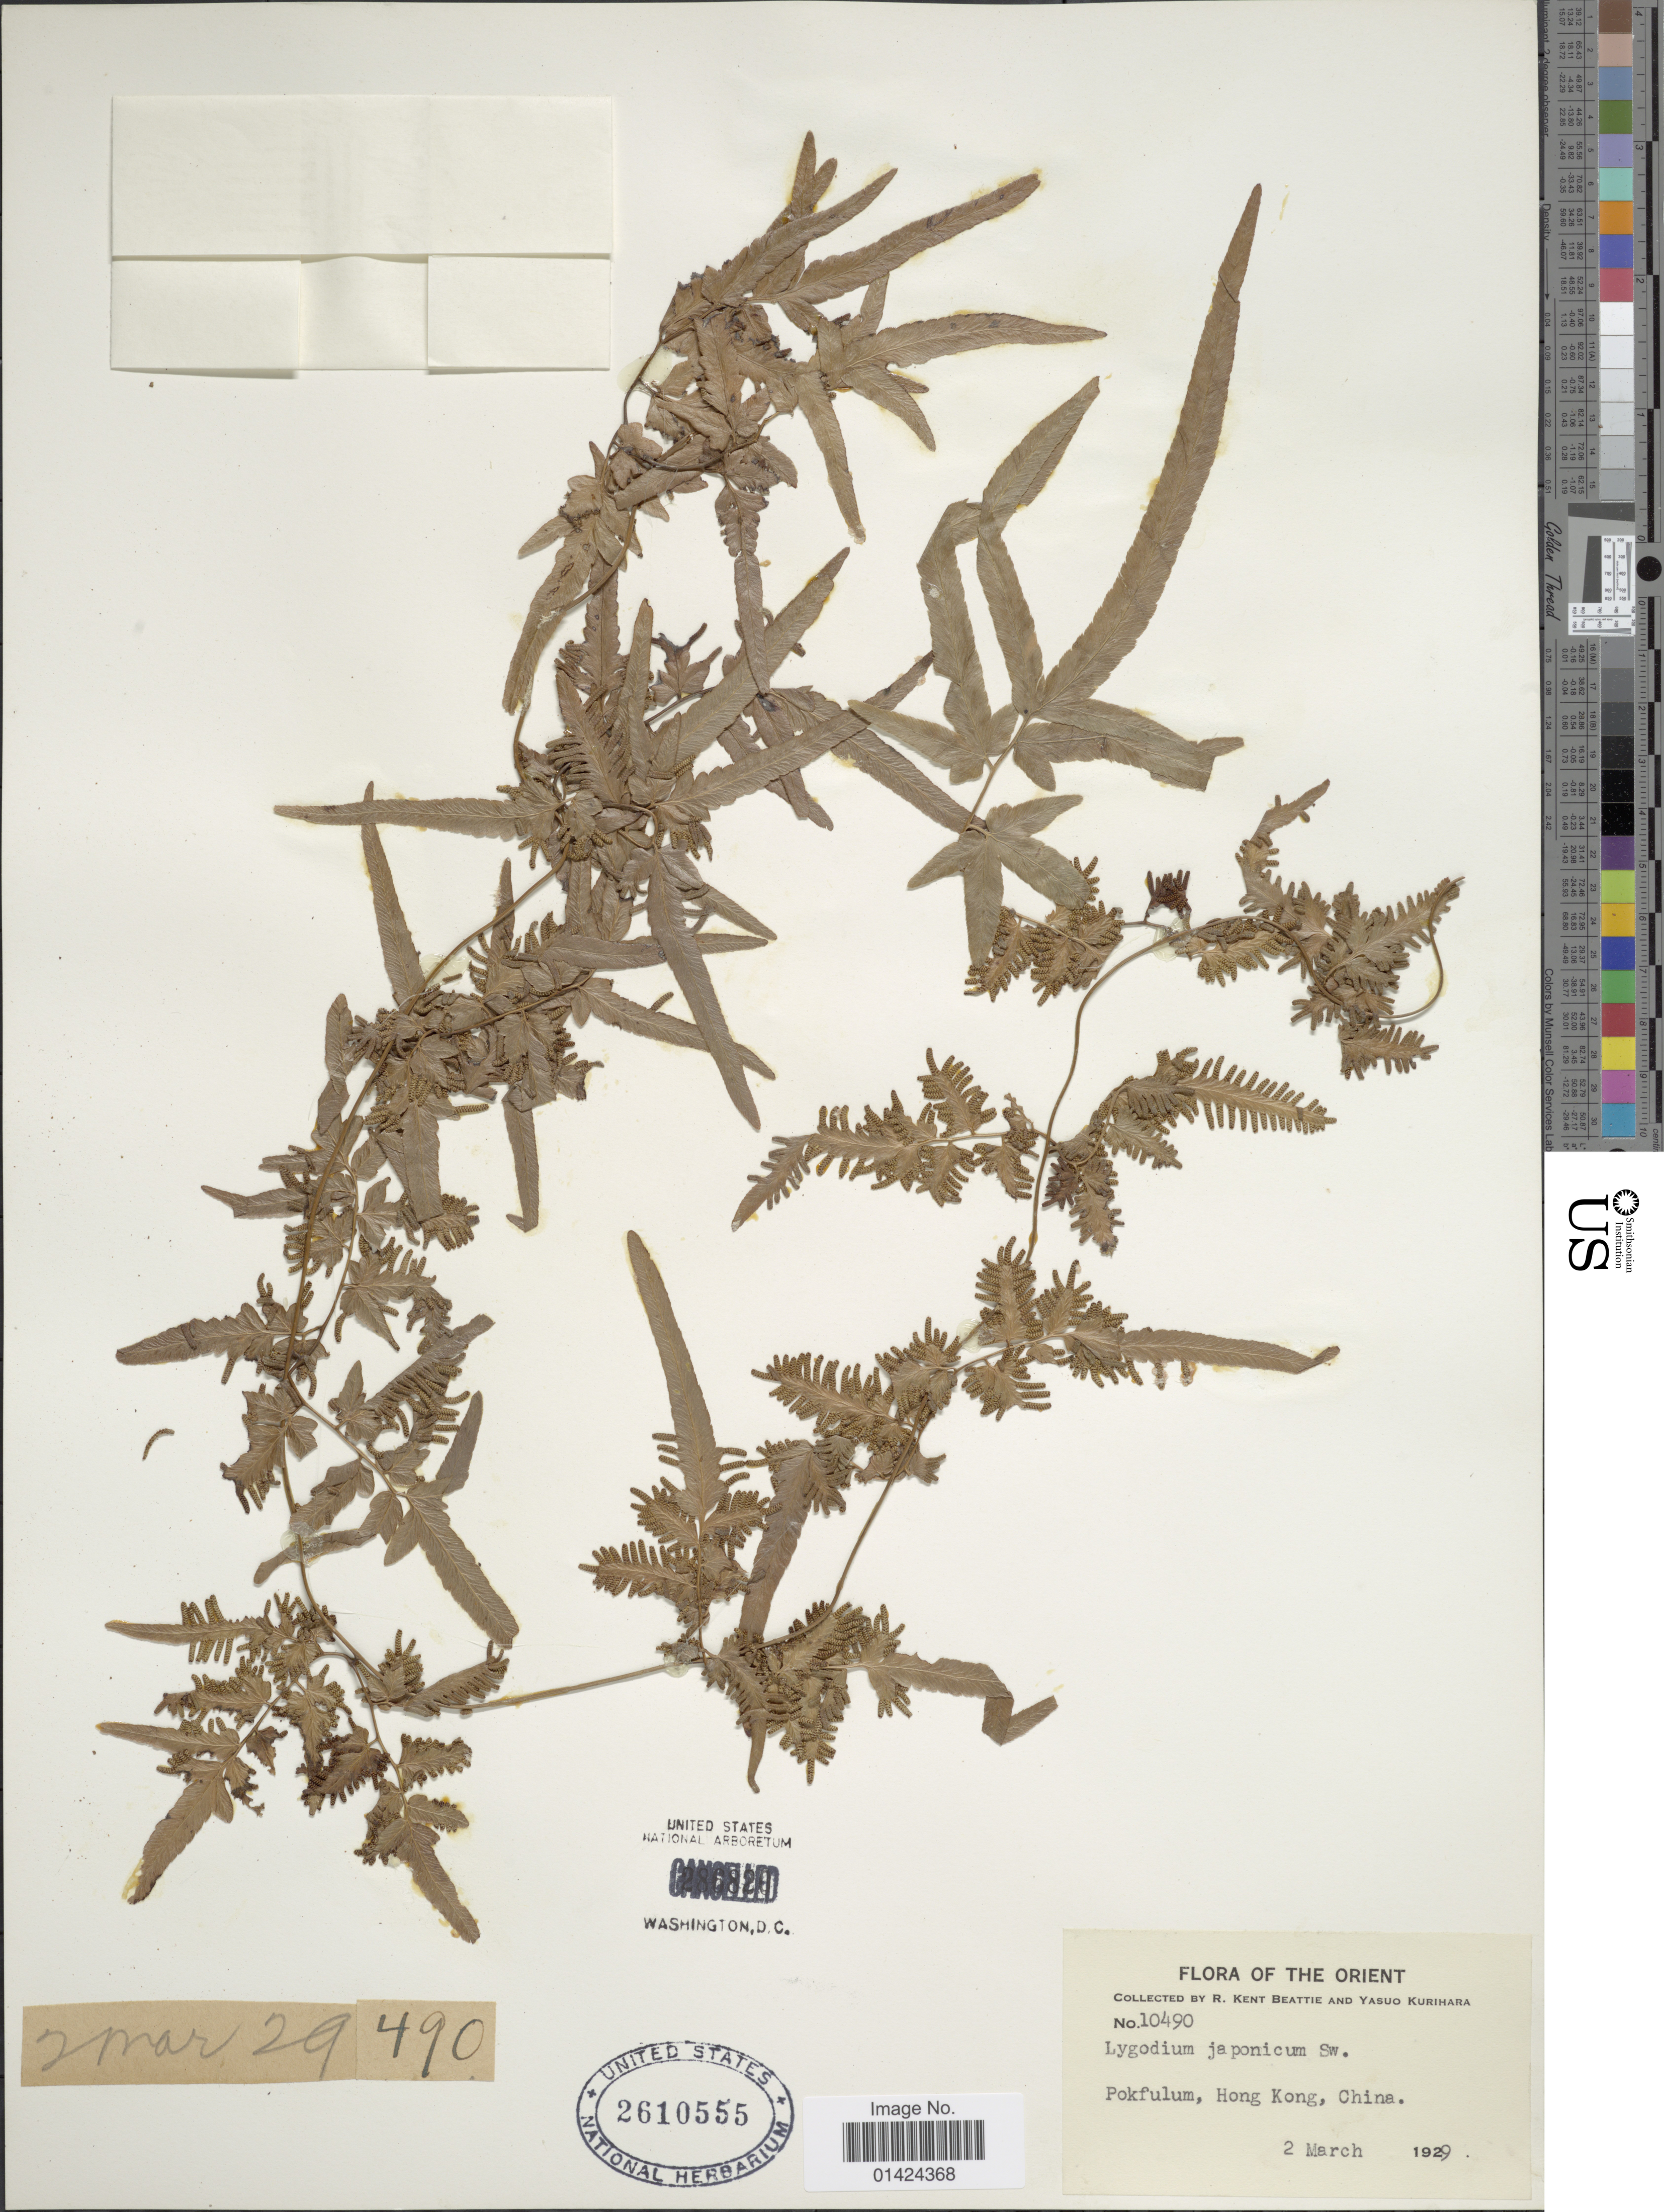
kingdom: Plantae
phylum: Tracheophyta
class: Polypodiopsida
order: Schizaeales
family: Lygodiaceae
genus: Lygodium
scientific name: Lygodium japonicum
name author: (Thunb.) Sw.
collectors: R. K. Beattie & Y. Kurihara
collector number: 10490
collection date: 1929-03-02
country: China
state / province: Hong Kong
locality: Orient. Pokfulum.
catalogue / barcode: US 2610555